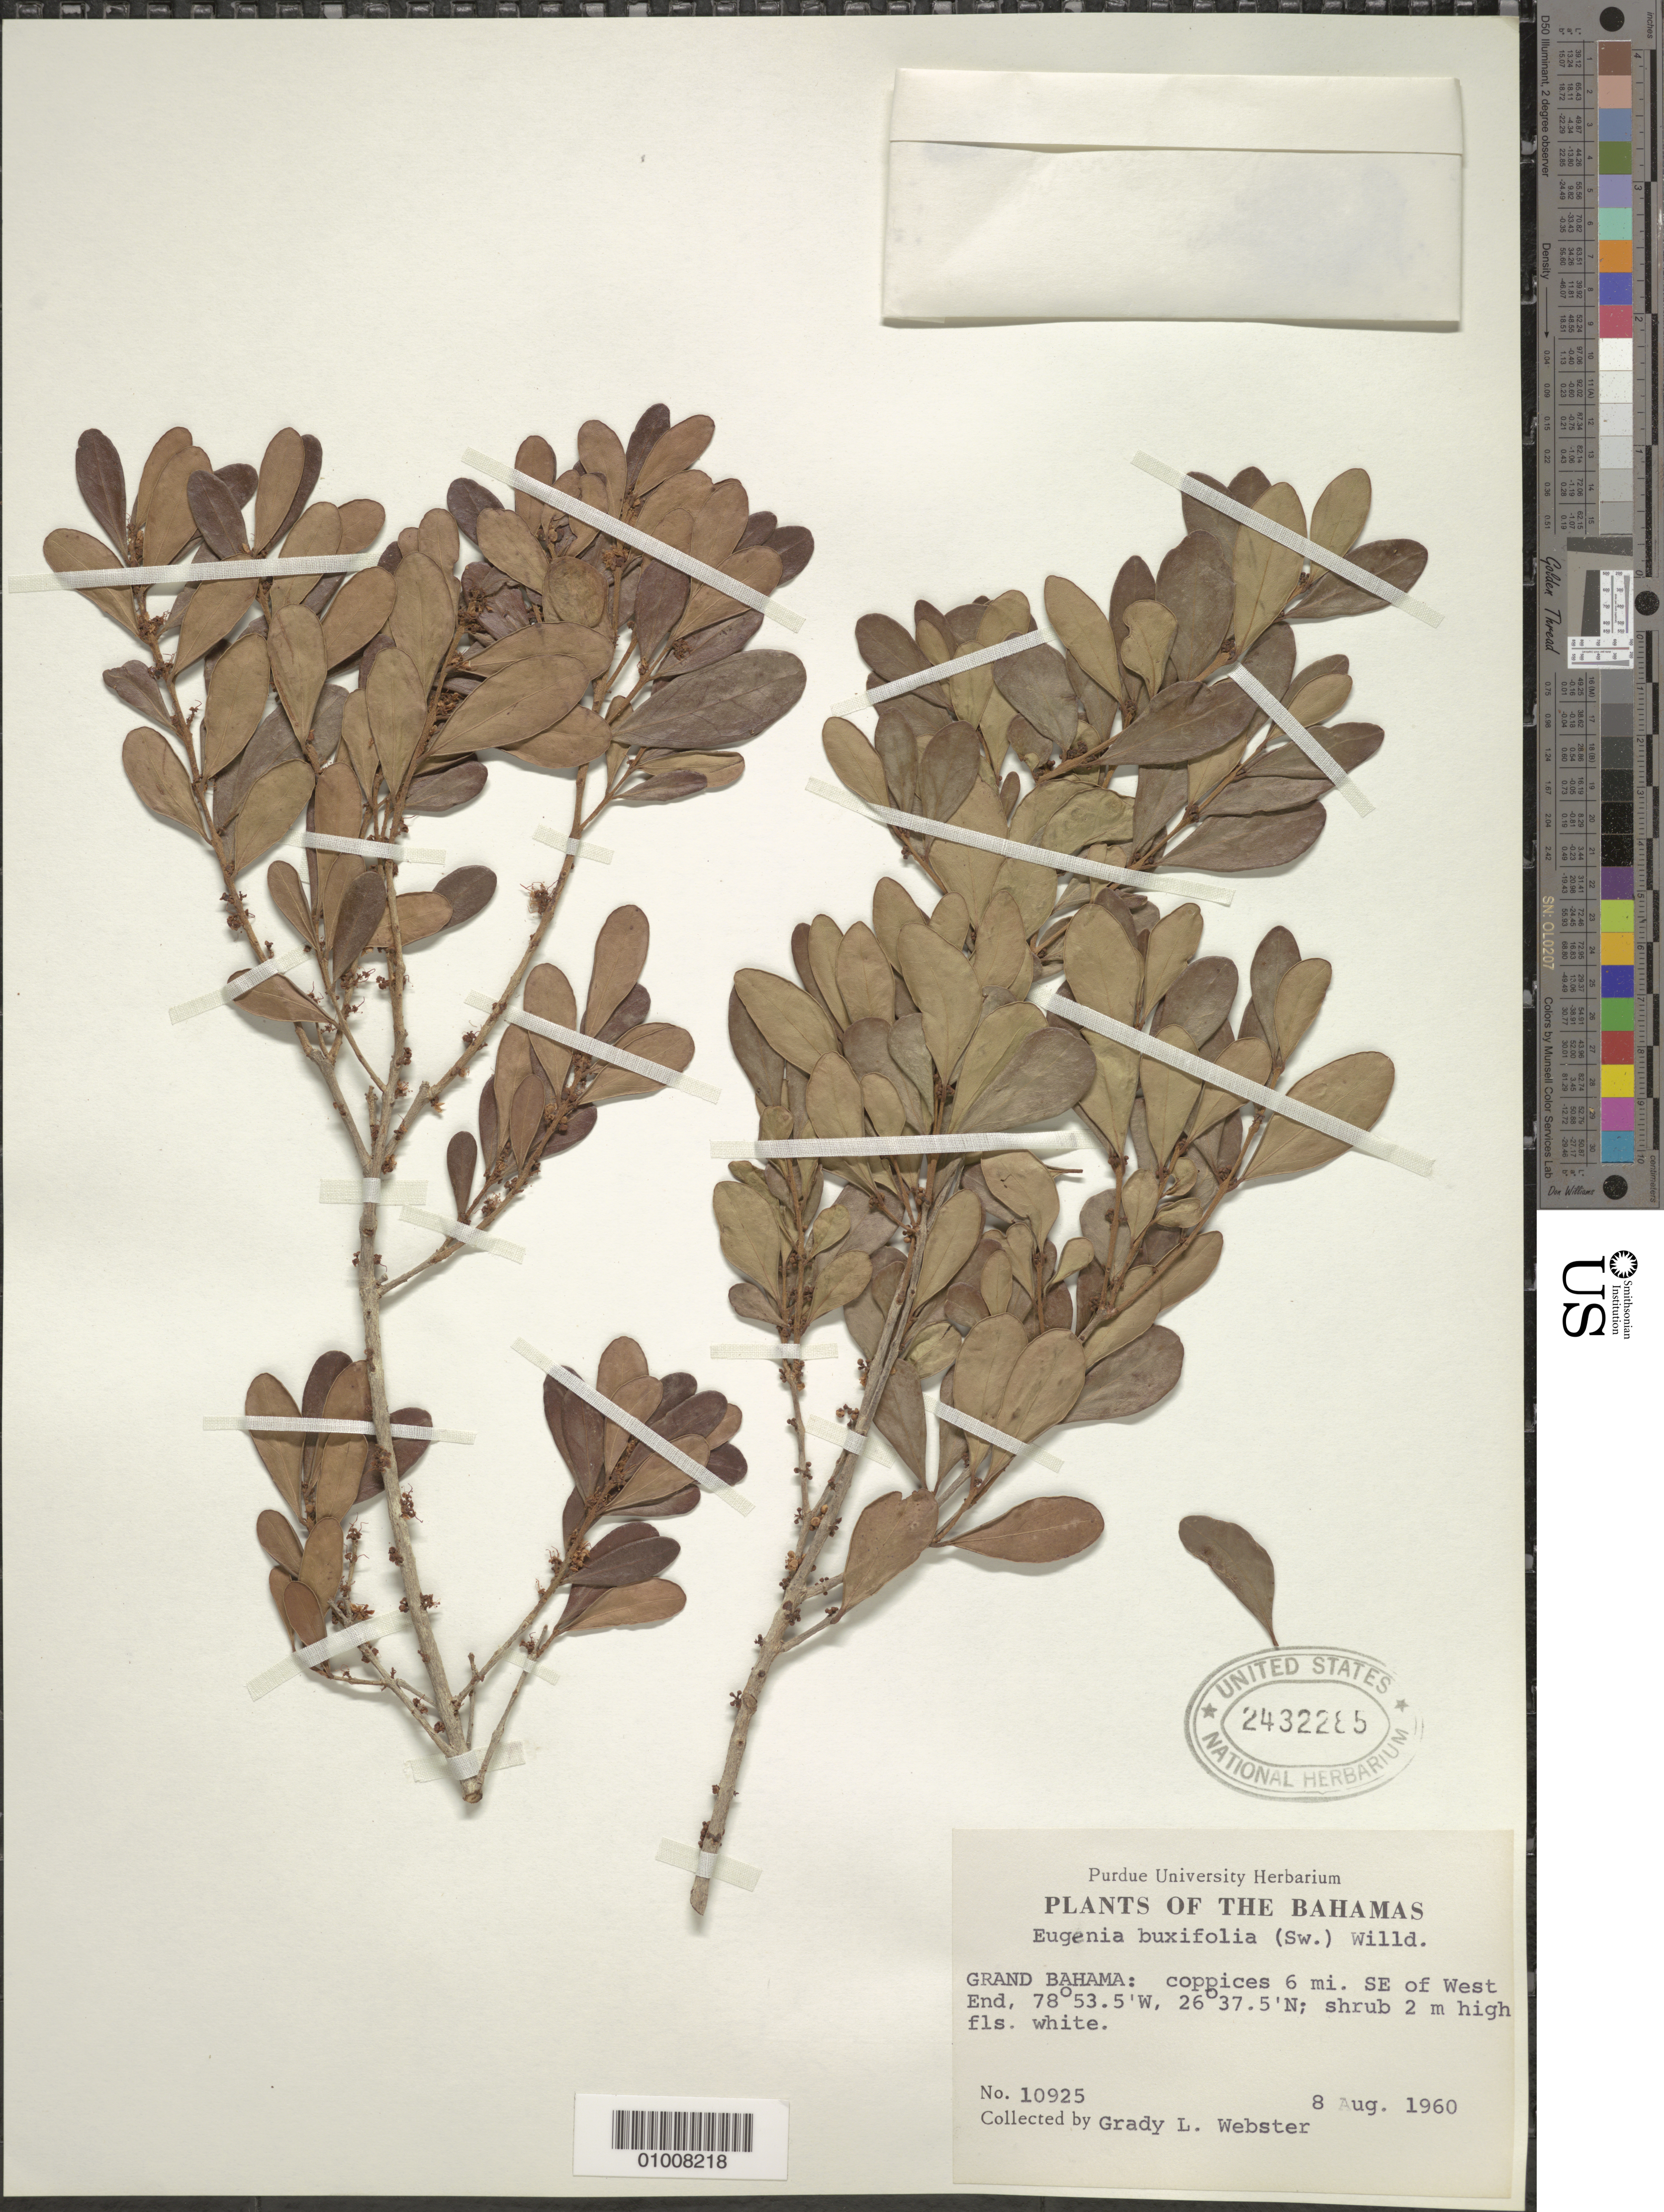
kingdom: Plantae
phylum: Tracheophyta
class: Magnoliopsida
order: Myrtales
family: Myrtaceae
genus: Eugenia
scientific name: Eugenia foetida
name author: Pers.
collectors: G. L. Webster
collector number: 10925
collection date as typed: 08 Aug 1960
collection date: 1960-08-08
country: Bahamas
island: Grand Bahama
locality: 6 mi. southeast of West End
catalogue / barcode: US 2432285